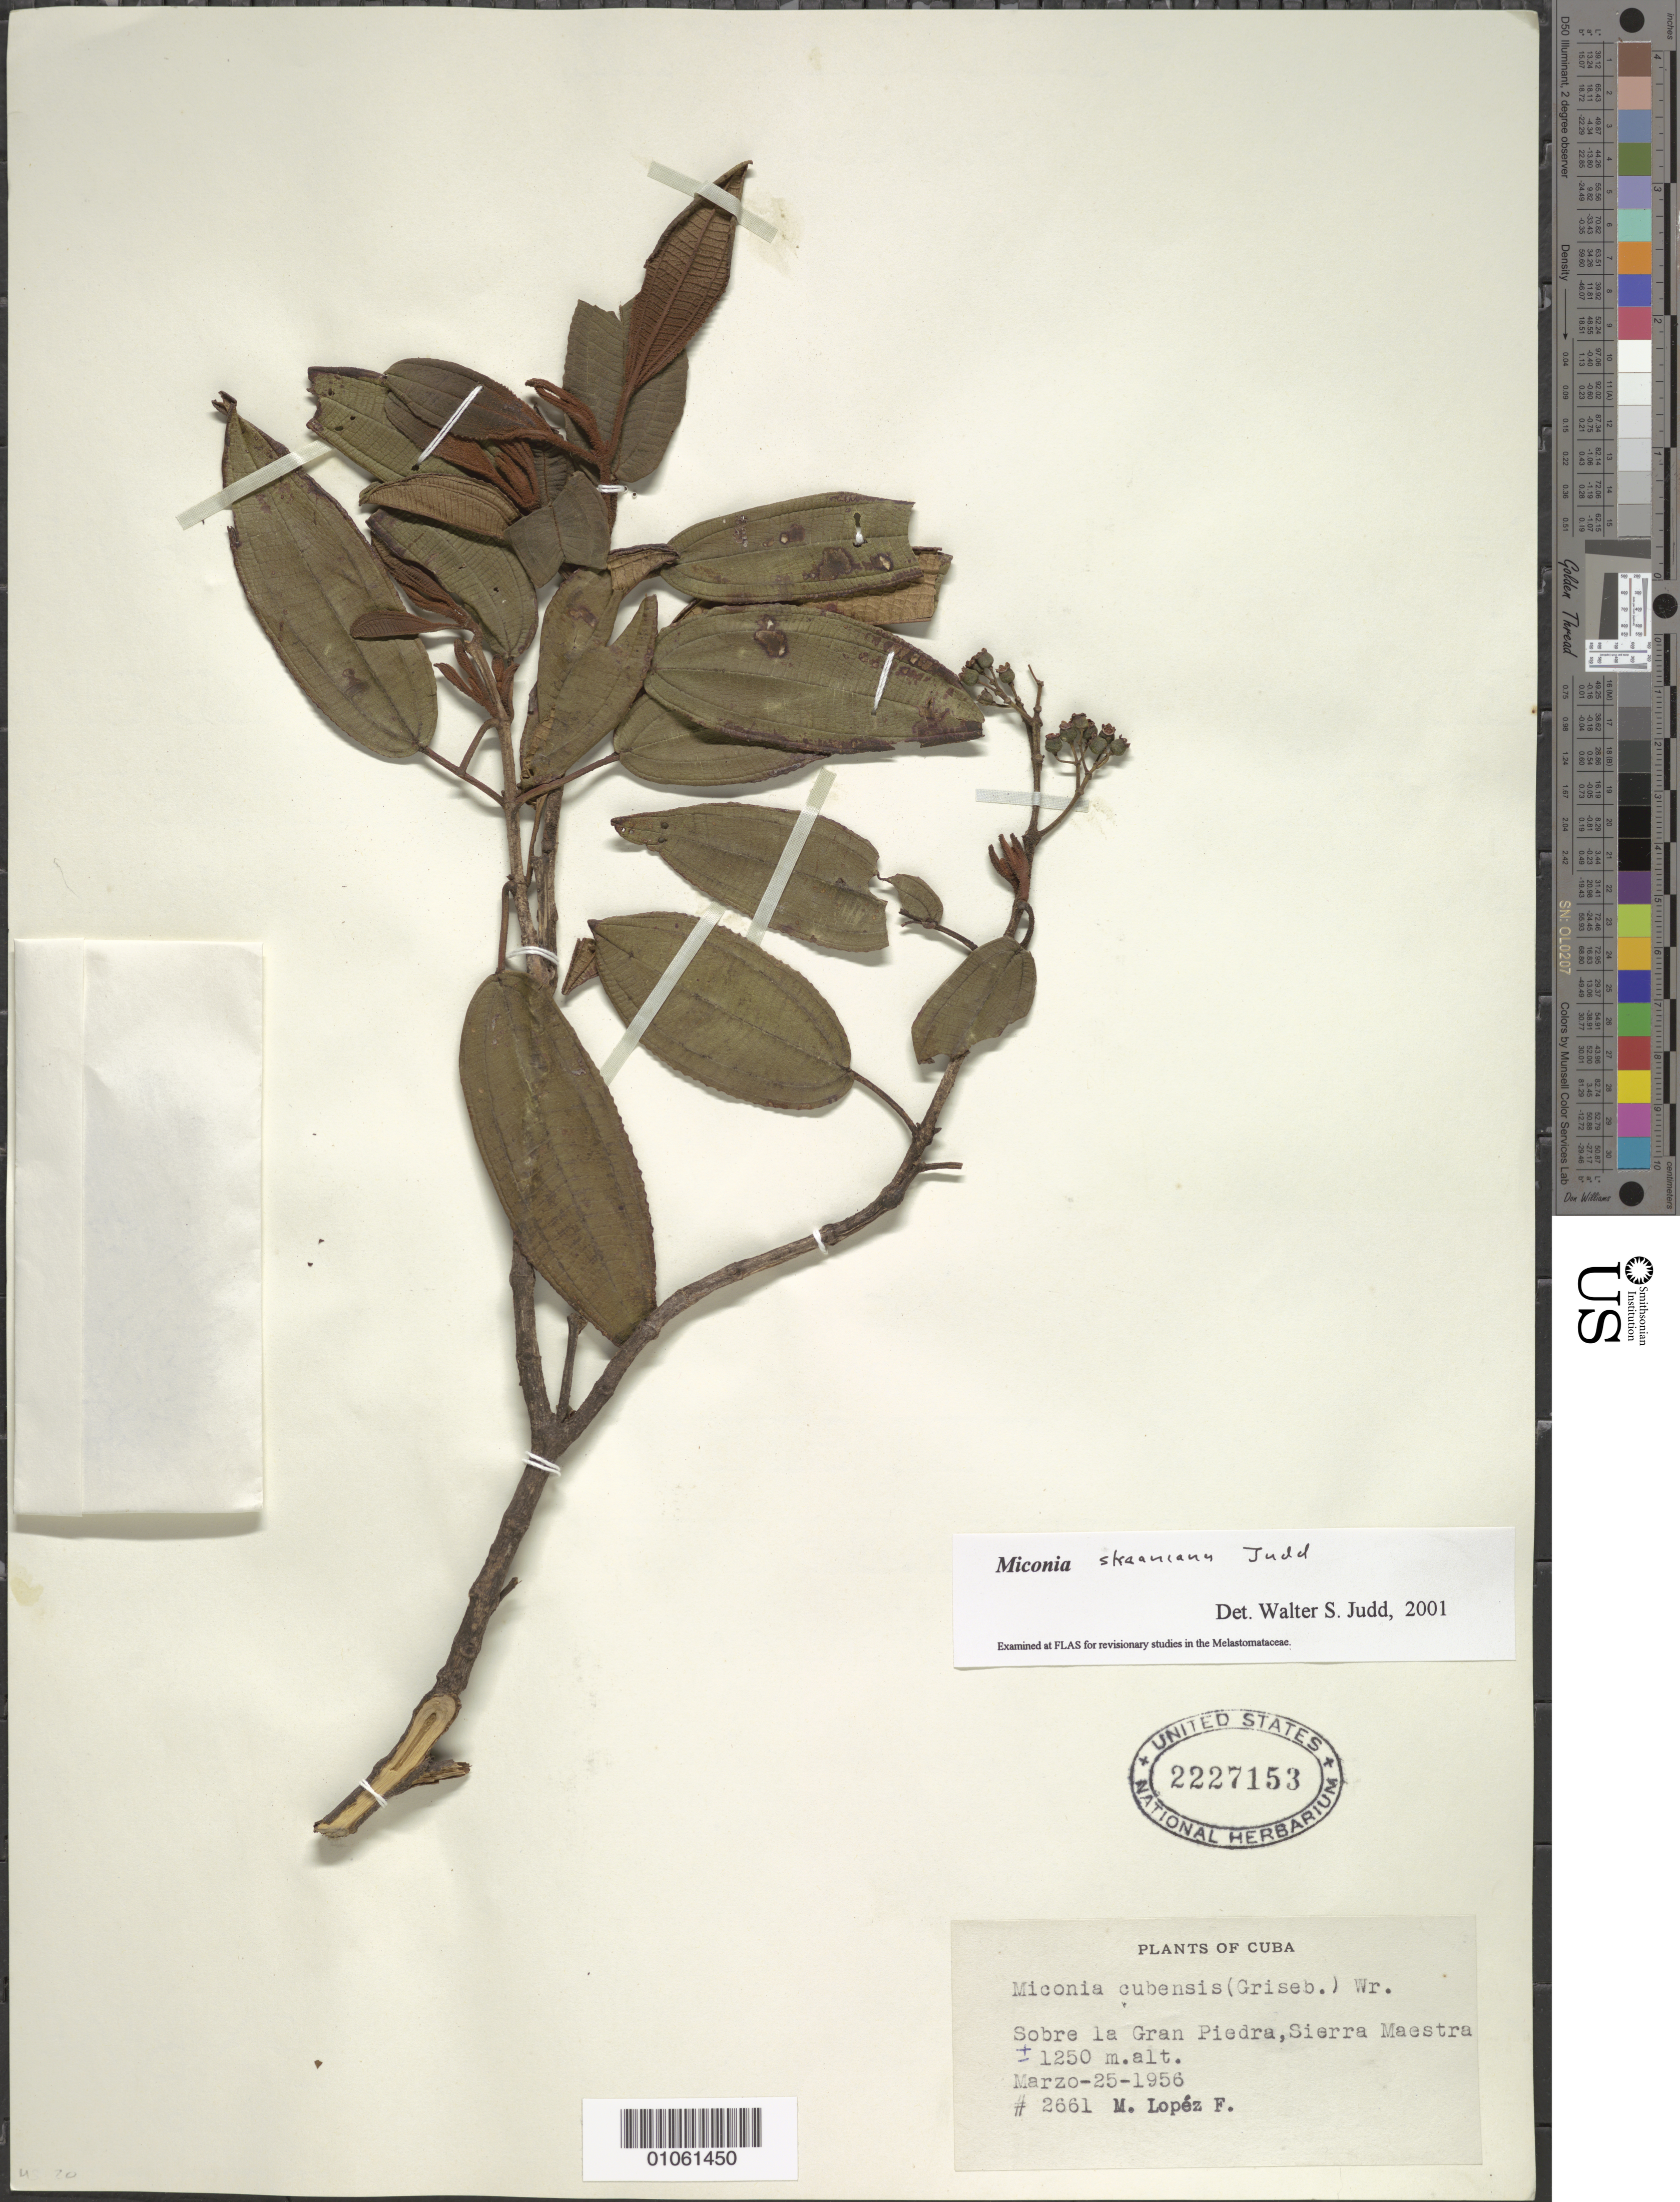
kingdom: Plantae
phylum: Tracheophyta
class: Magnoliopsida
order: Myrtales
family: Melastomataceae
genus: Miconia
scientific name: Miconia skeaniana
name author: Judd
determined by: Judd, Walter S.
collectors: M. López Figueiras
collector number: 2661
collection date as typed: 25 Mar 1956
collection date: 1956-03-25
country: Cuba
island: Cuba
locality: Sierra Maestra, sobre la Gran Piedra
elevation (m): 1250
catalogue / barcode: US 2227153